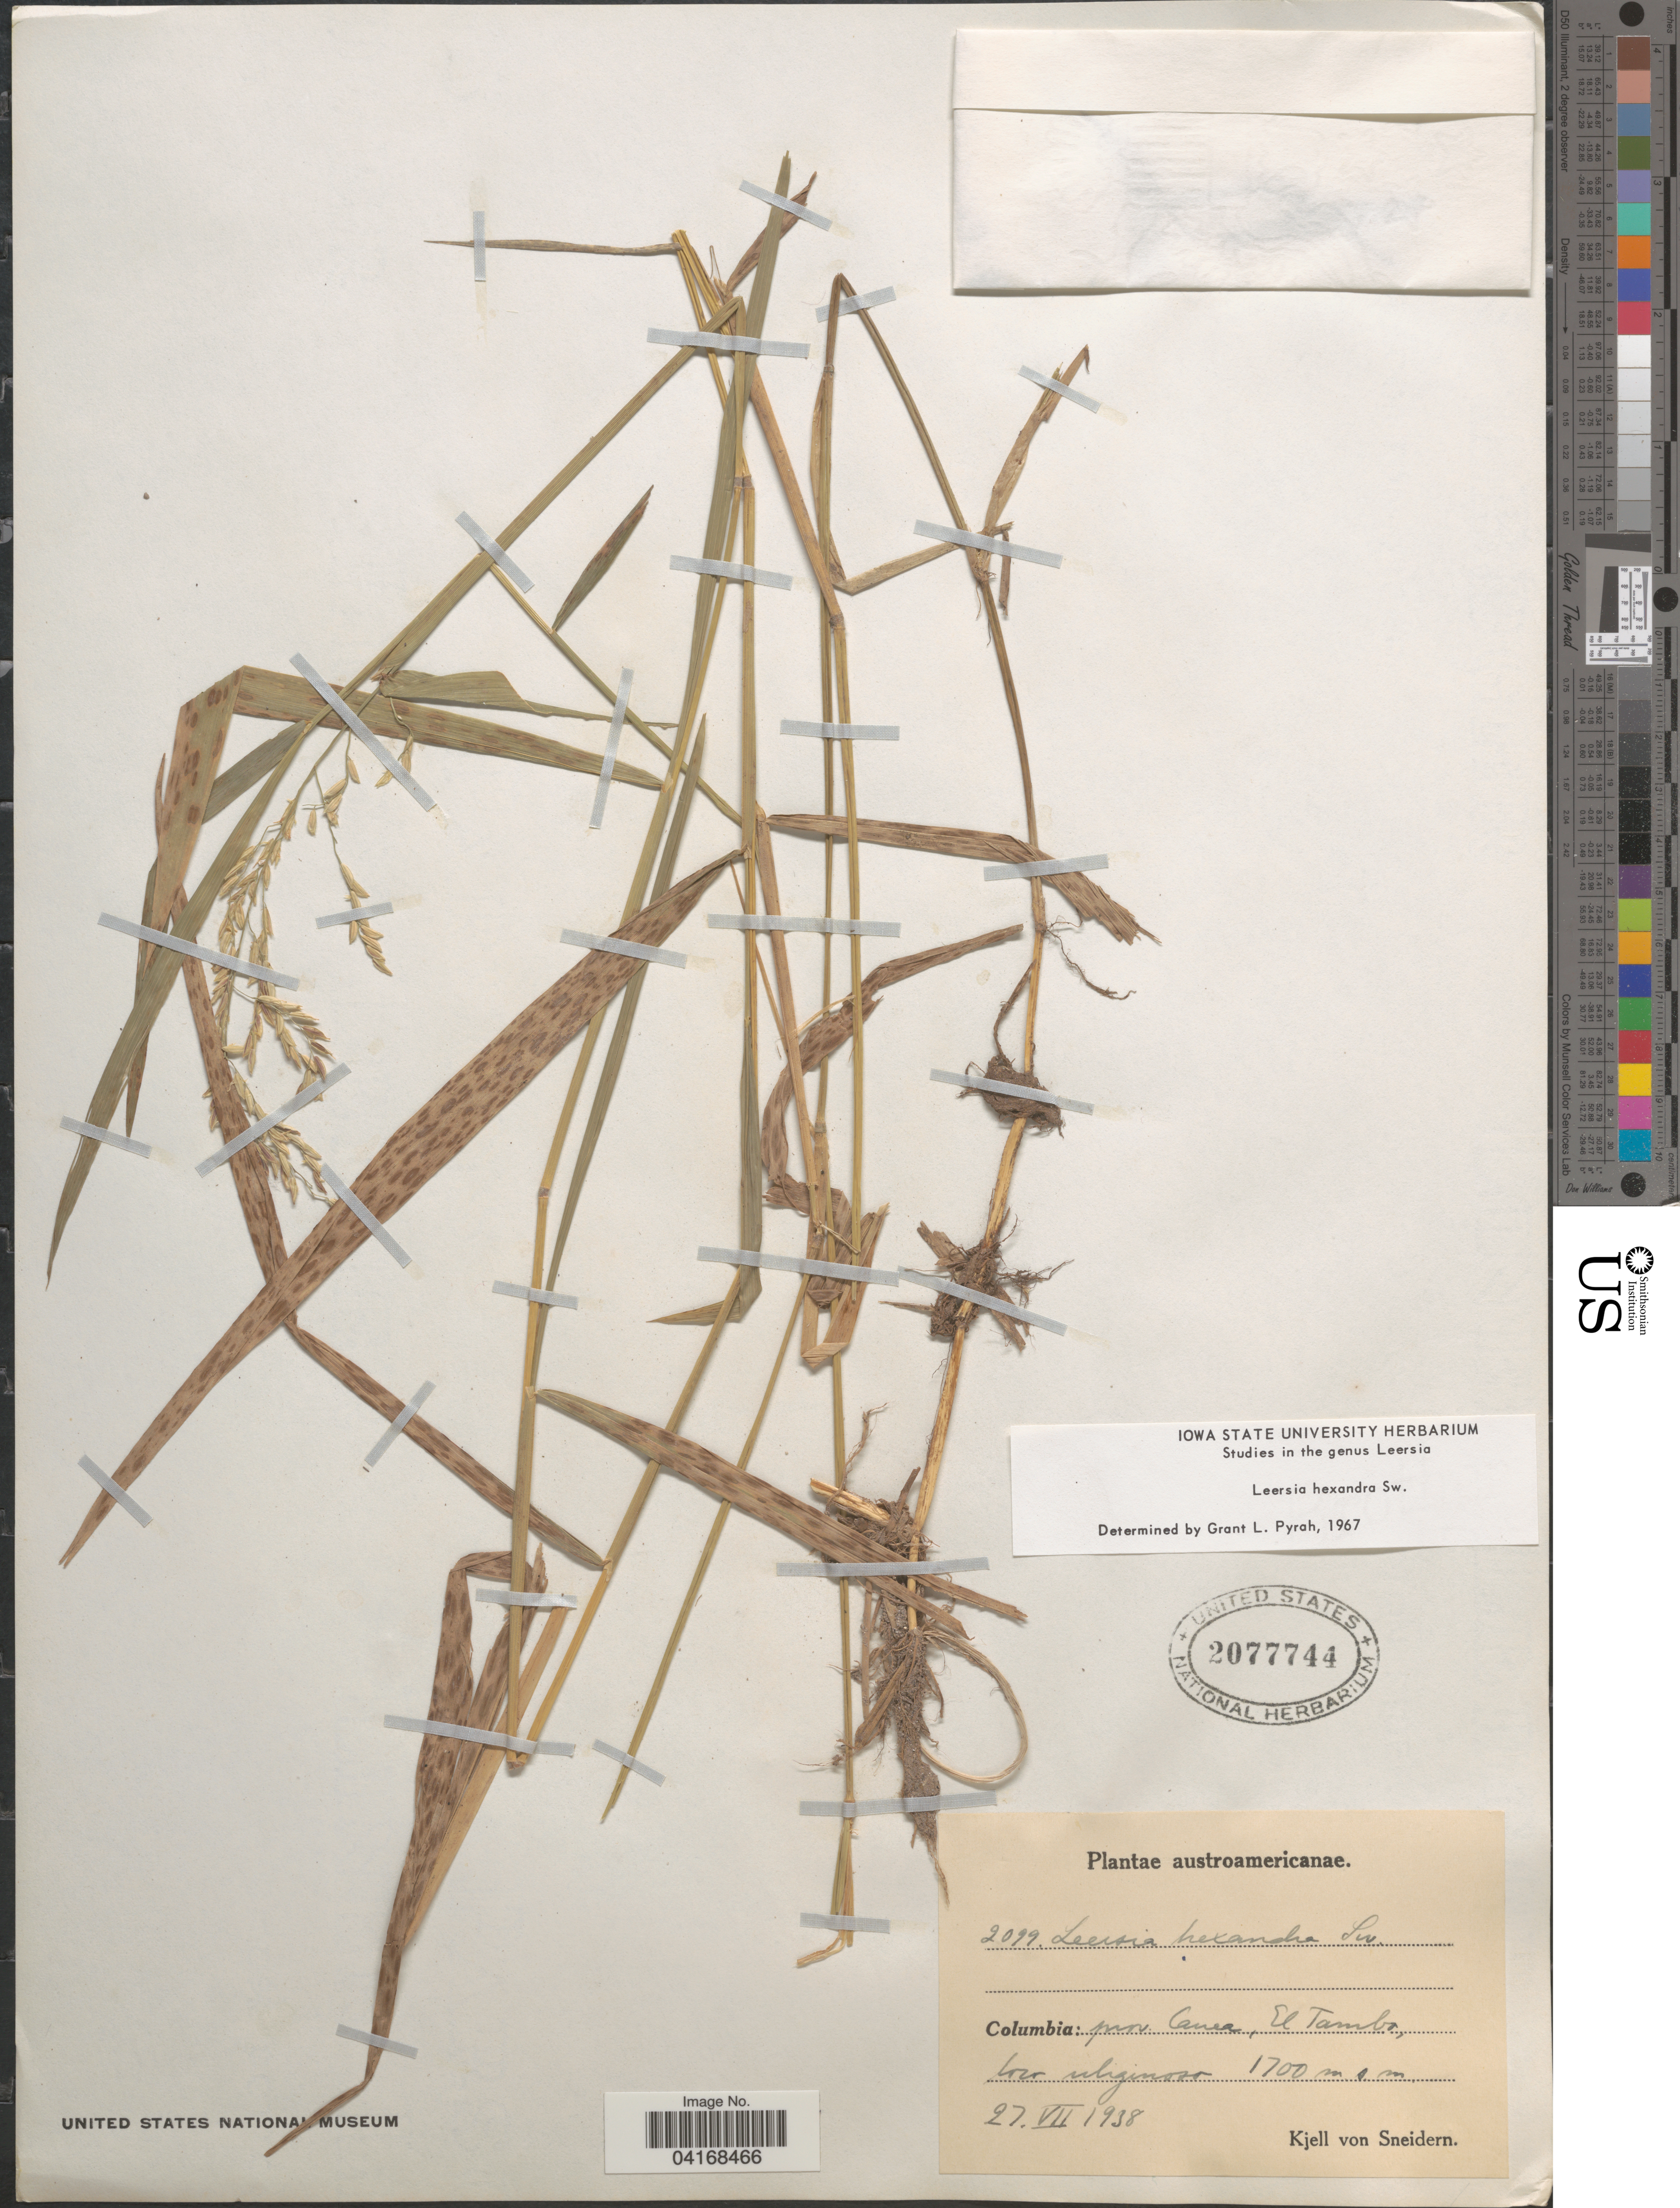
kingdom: Plantae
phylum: Tracheophyta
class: Liliopsida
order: Poales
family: Poaceae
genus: Leersia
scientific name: Leersia hexandra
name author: Sw.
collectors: K. von Sneidern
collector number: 2099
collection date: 1938-07-27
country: Colombia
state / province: Cauca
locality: El Tambo.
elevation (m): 1700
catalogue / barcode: US 2077744